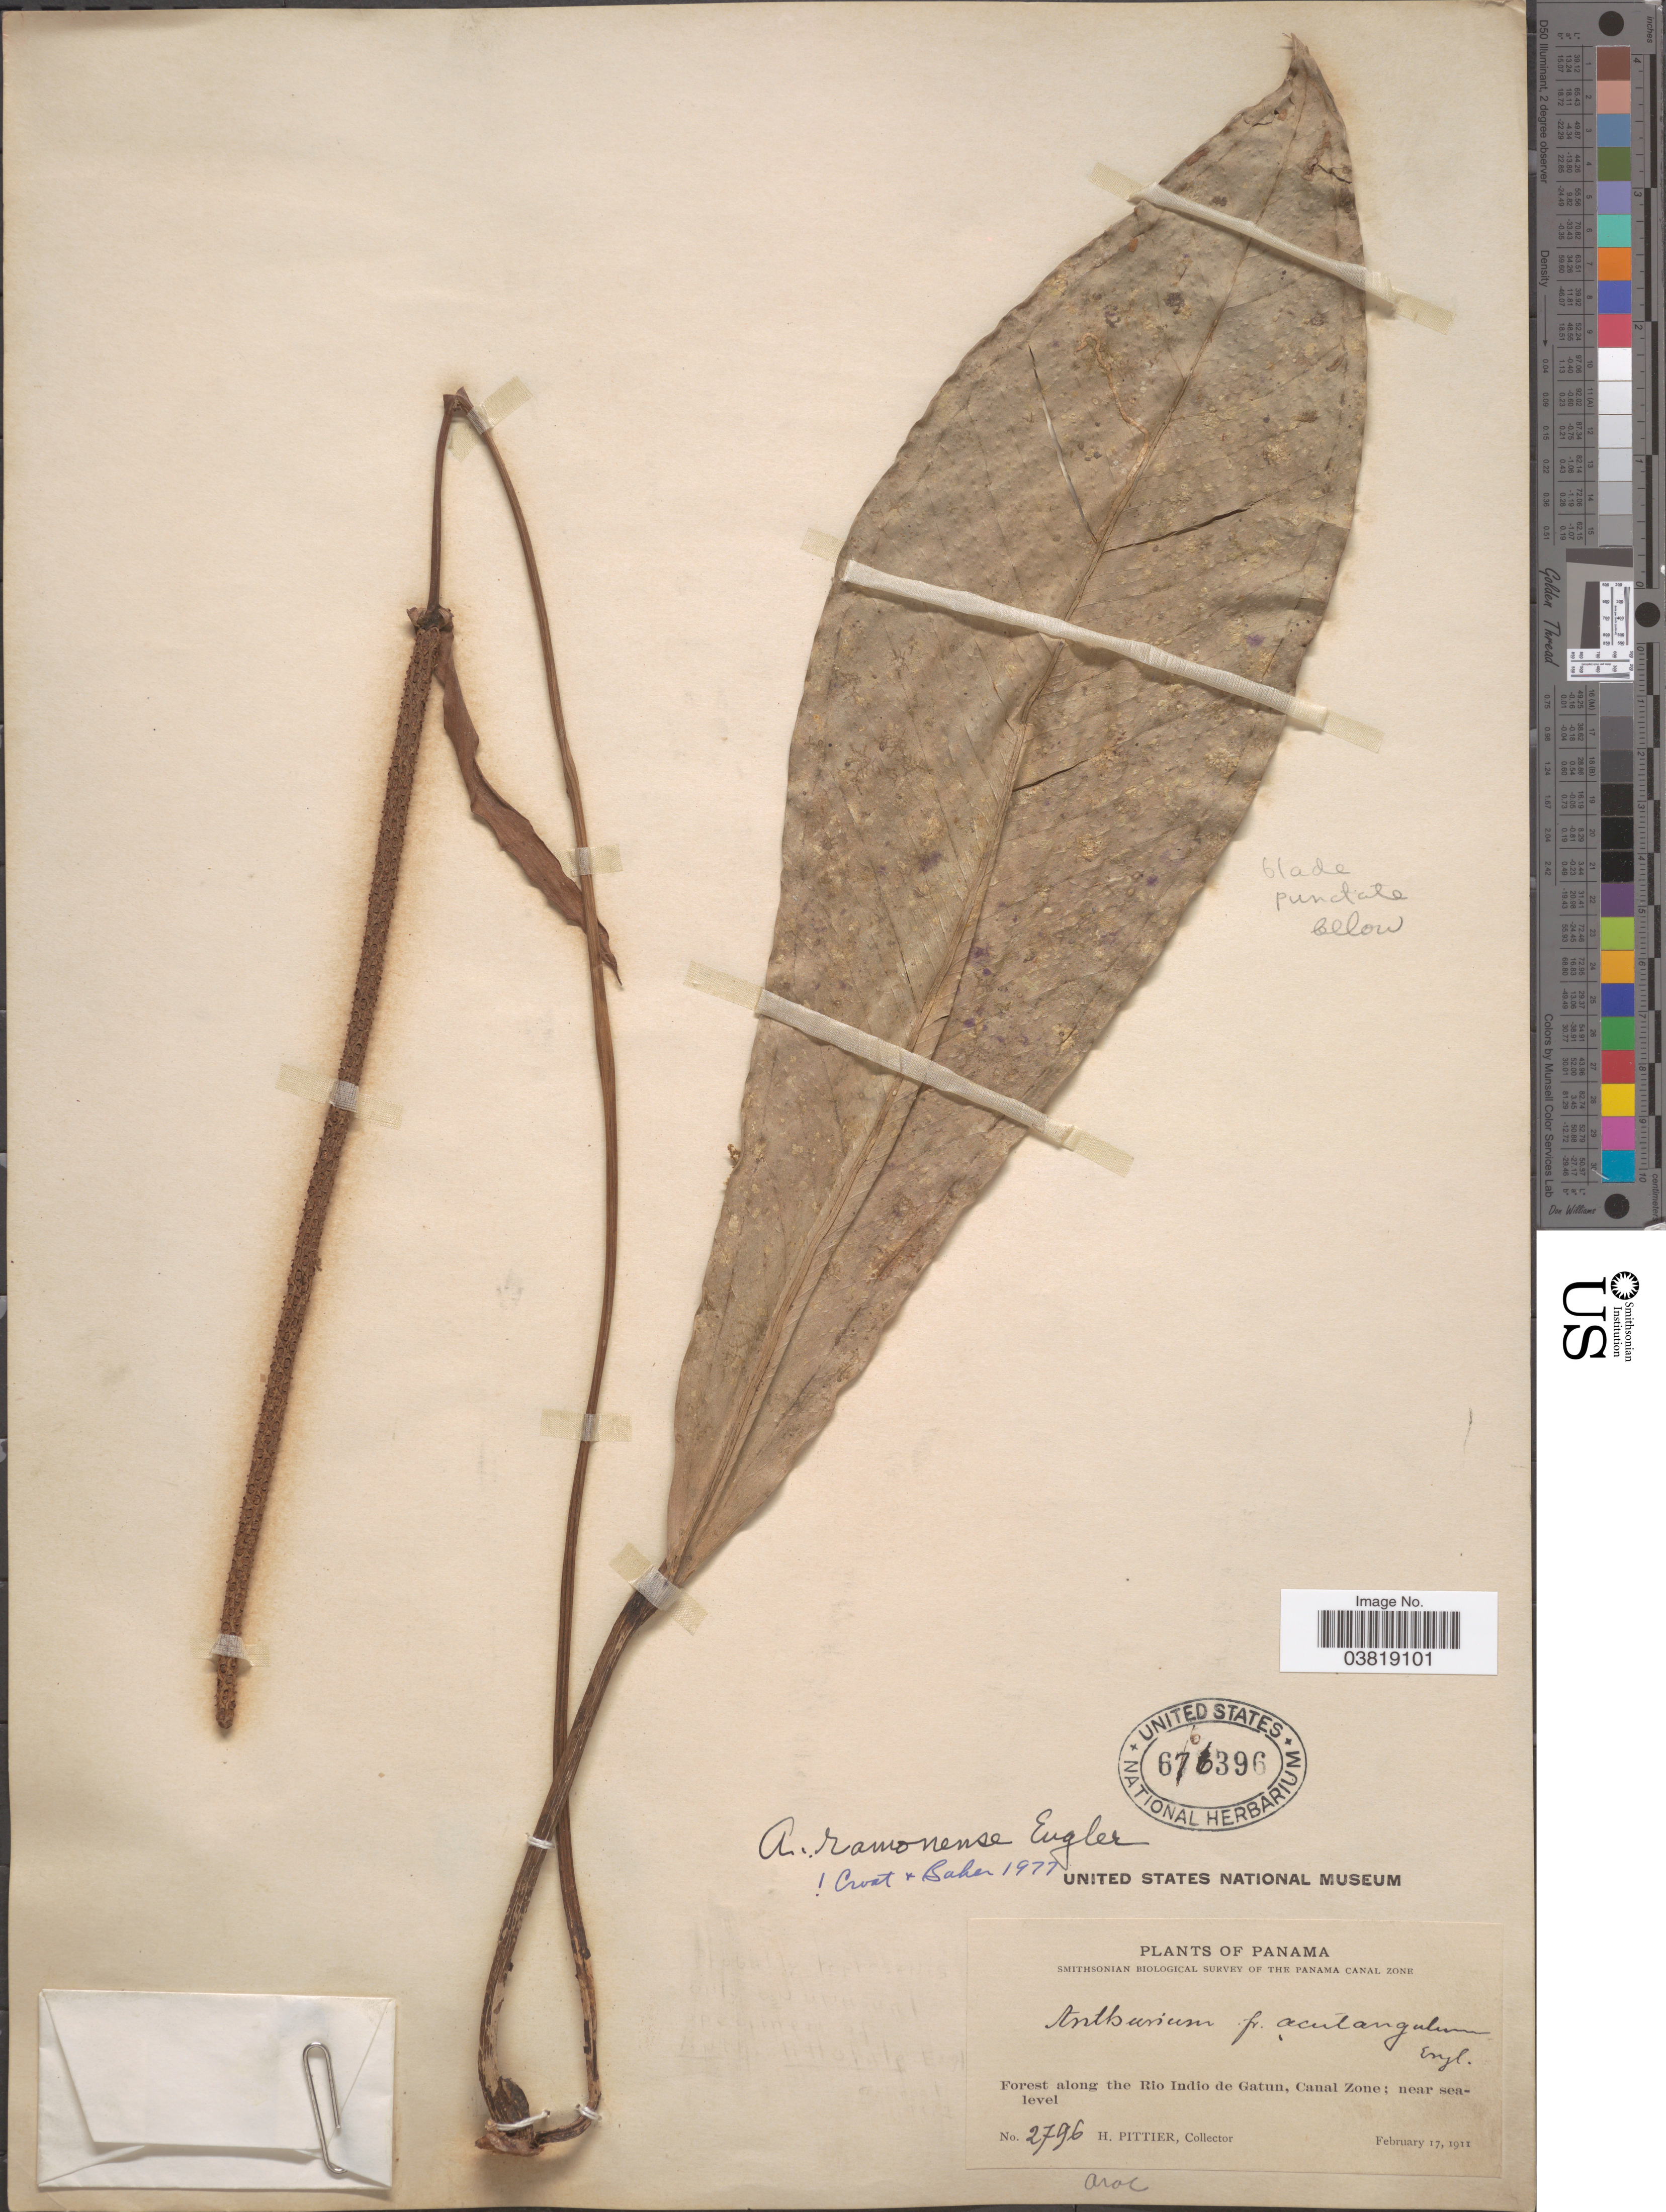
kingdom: Plantae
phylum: Tracheophyta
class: Liliopsida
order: Alismatales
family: Araceae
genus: Anthurium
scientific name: Anthurium ramonense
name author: Engl. ex K. Krause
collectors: H. F. Pittier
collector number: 2796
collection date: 1911-02-17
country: Panama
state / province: Colón / Panamá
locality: The Panama Canal Zone. Along the Rio Indio de Gatun, Canal Zone.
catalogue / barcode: US 676396